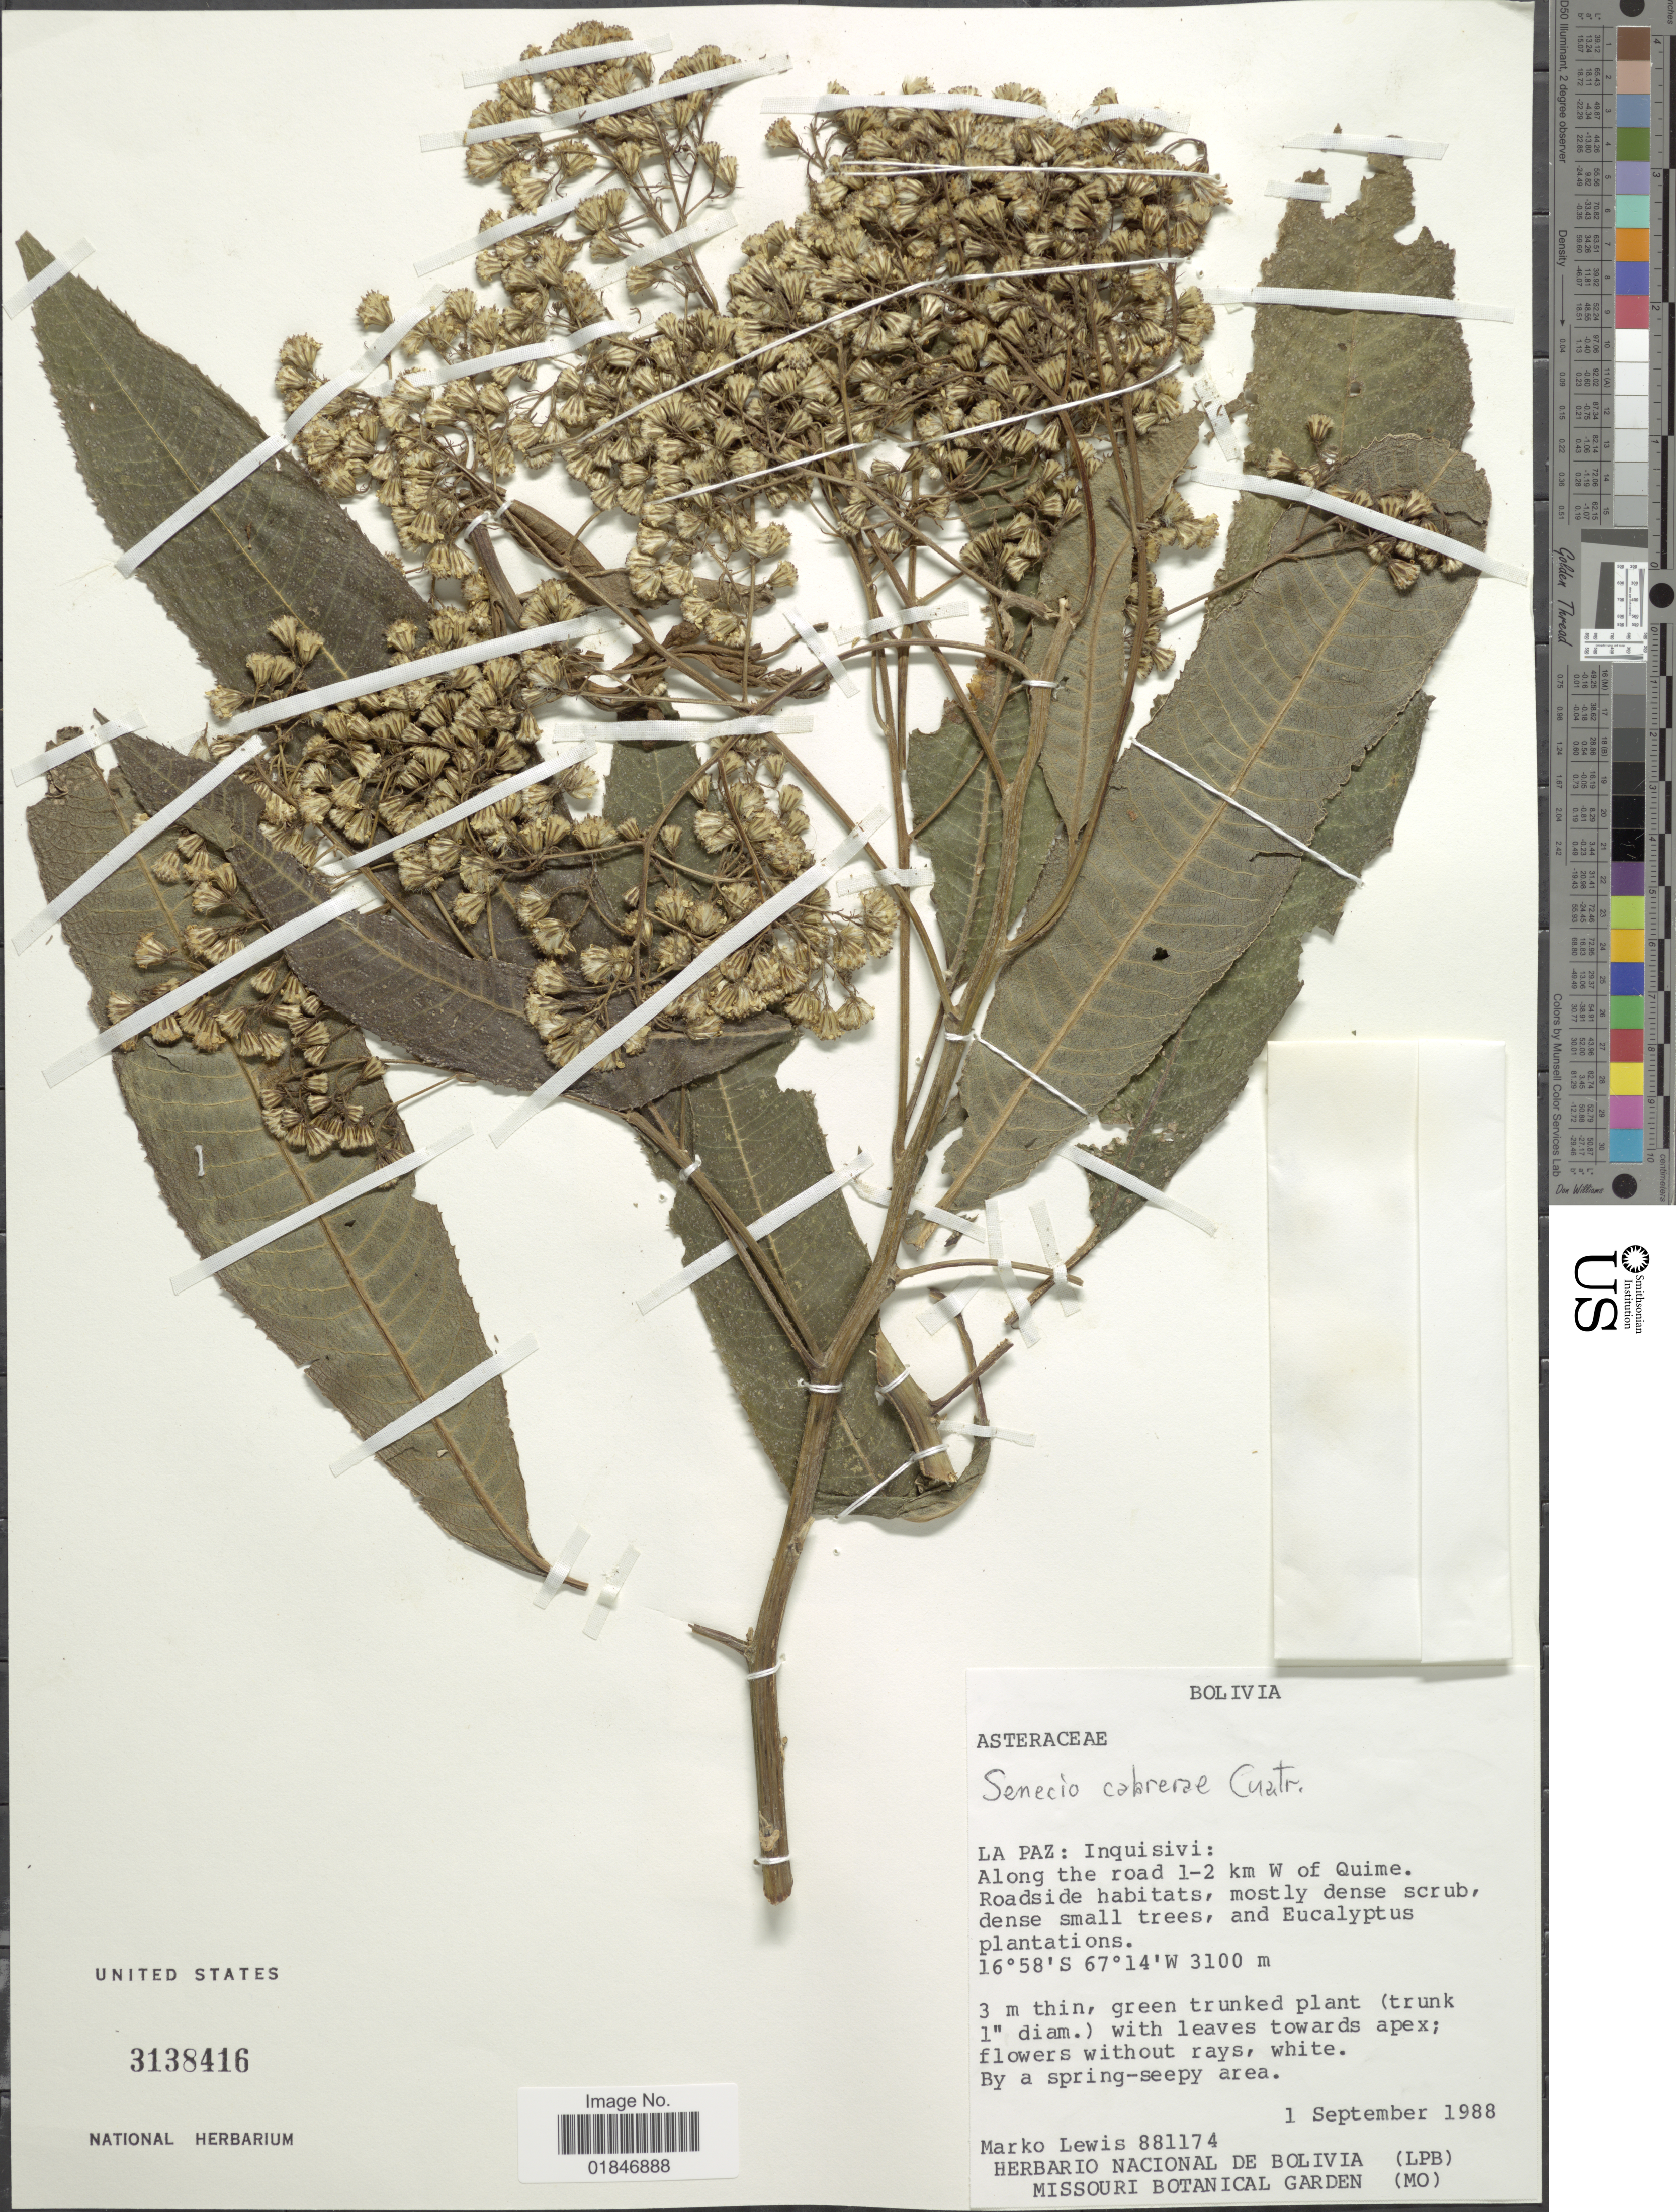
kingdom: Plantae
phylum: Tracheophyta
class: Magnoliopsida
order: Asterales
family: Asteraceae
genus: Dendrophorbium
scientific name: Dendrophorbium cabrerae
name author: (Cuatrec.) C. Jeffrey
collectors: M. A. Lewis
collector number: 881174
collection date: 1988-09-01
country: Bolivia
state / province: La Paz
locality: Inquisivi: Along the road 1-2 km W of Quime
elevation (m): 3100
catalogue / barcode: US 3138416